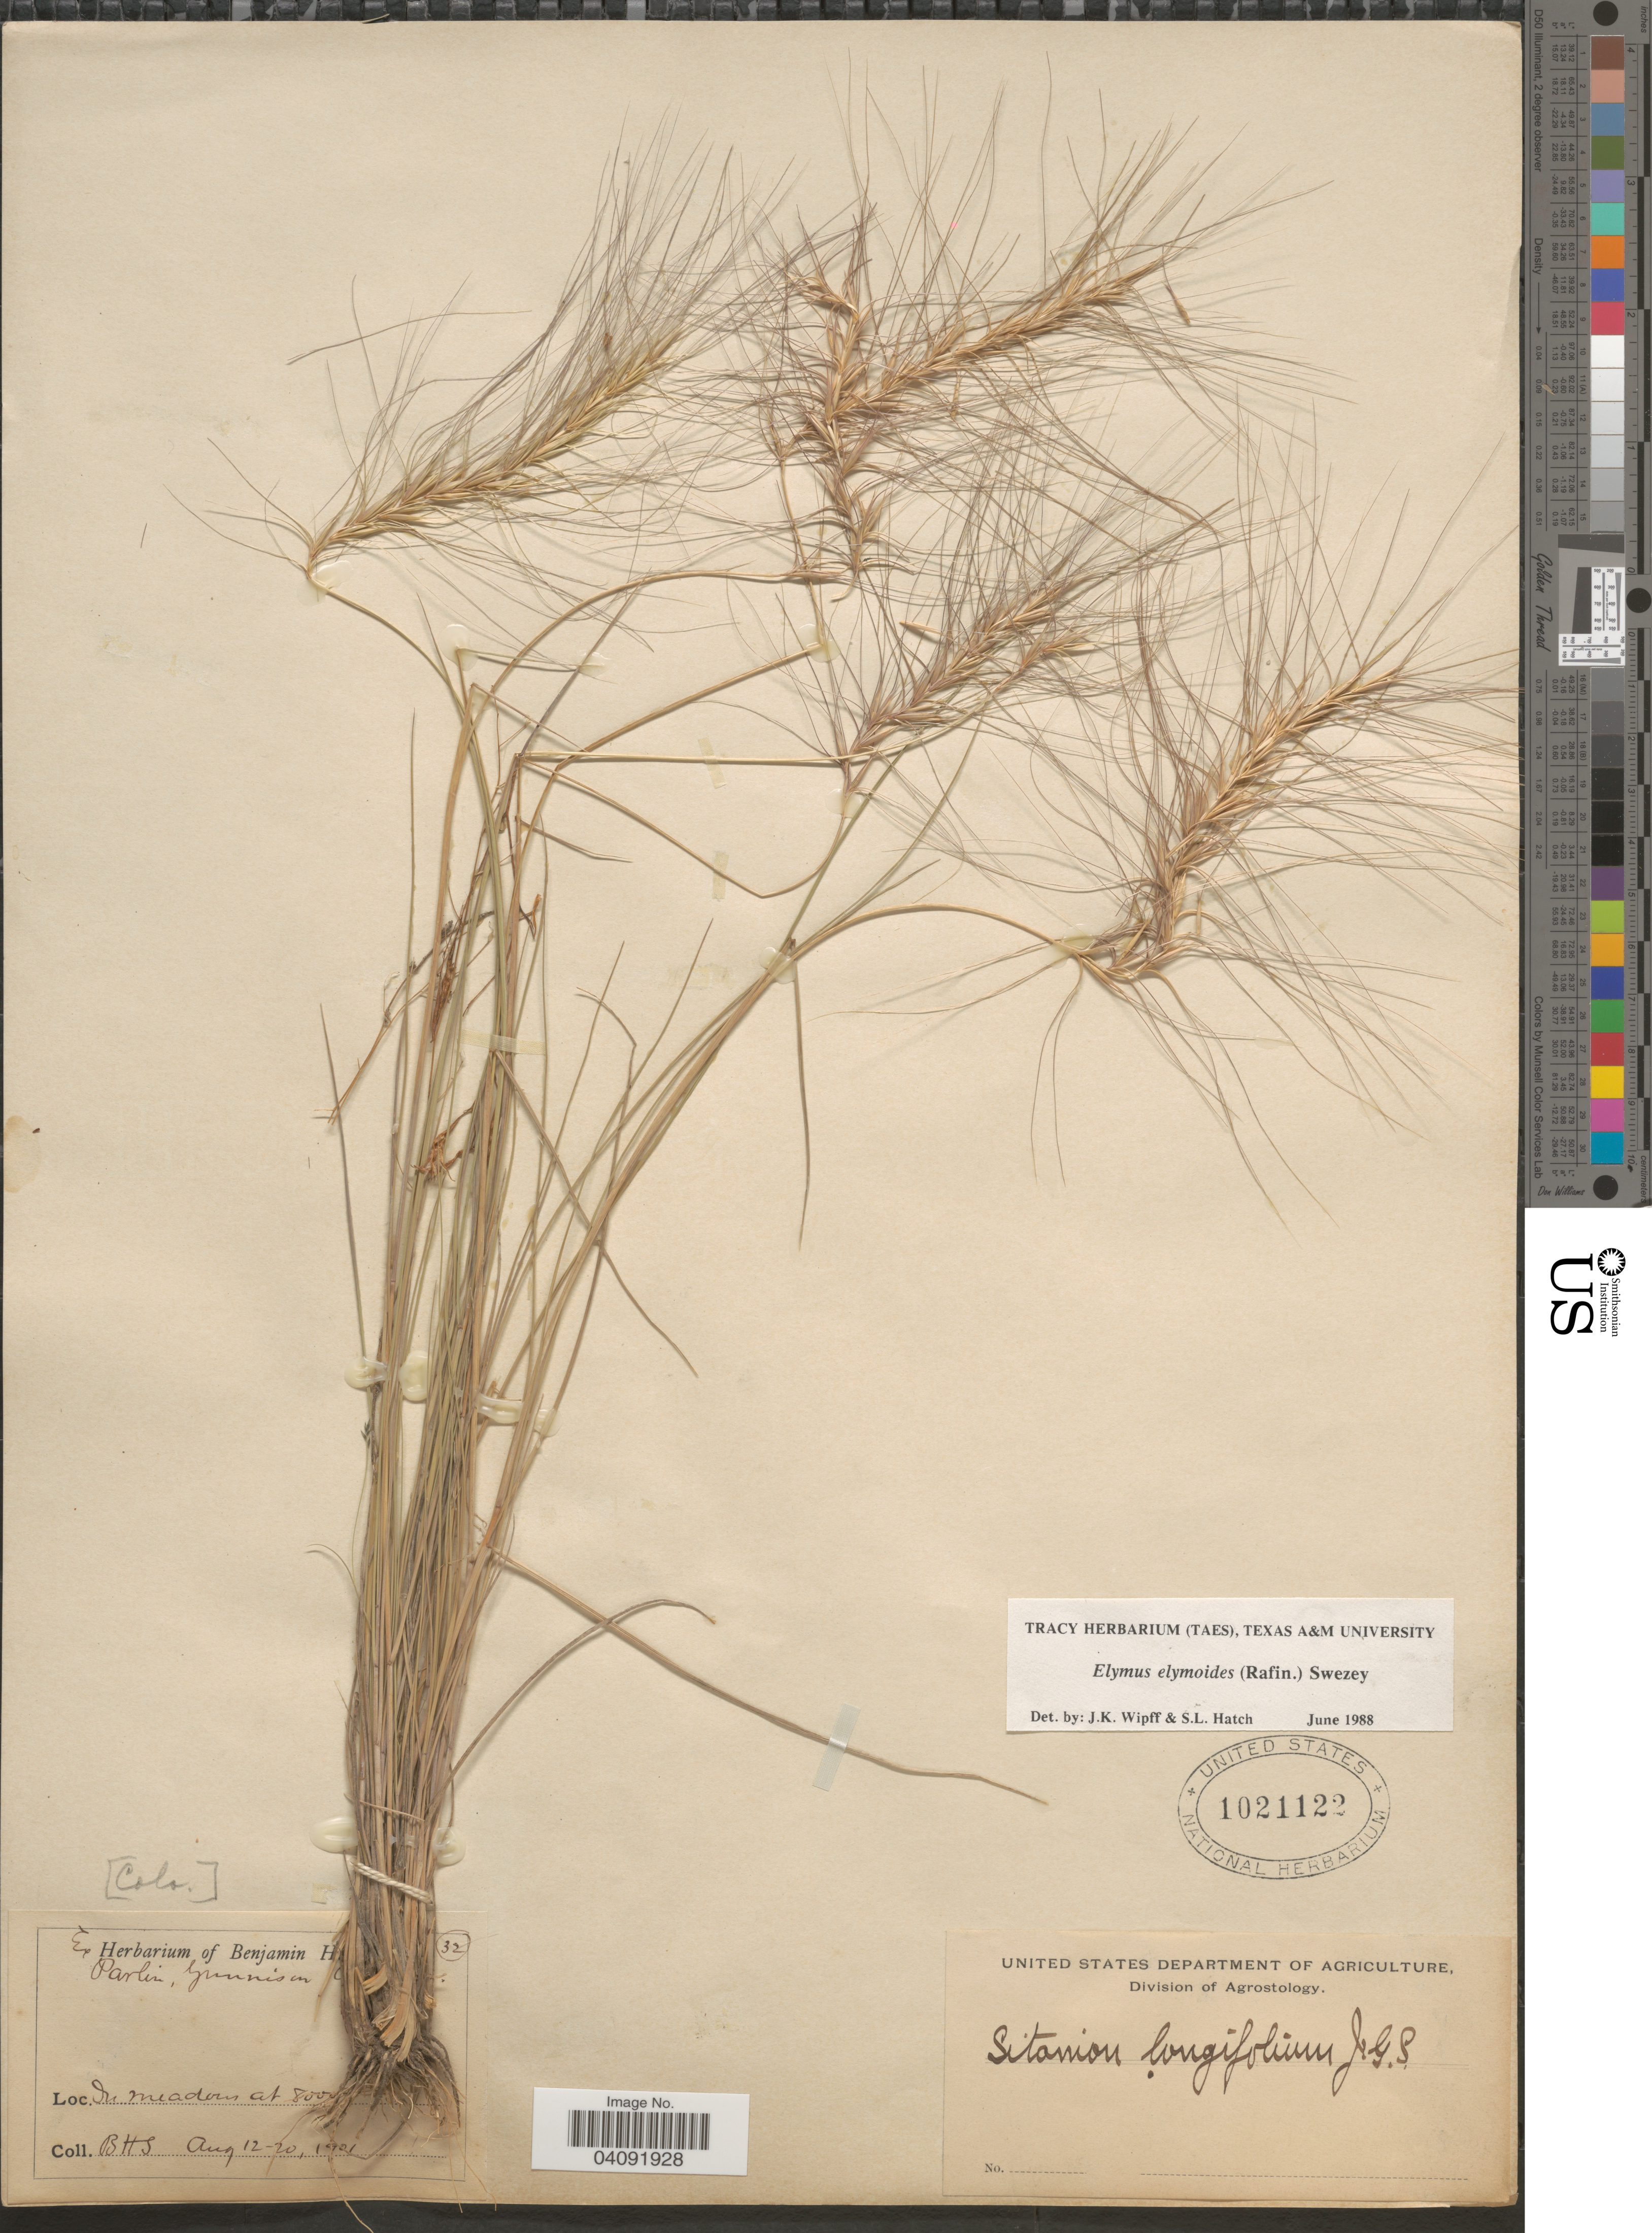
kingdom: Plantae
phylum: Tracheophyta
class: Liliopsida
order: Poales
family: Poaceae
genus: Elymus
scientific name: Elymus elymoides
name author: (Raf.) Swezey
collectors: B. H. Smith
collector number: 32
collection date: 1901-08-12/1901-08-20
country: United States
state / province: Colorado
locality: In meadows.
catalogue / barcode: US 1021122